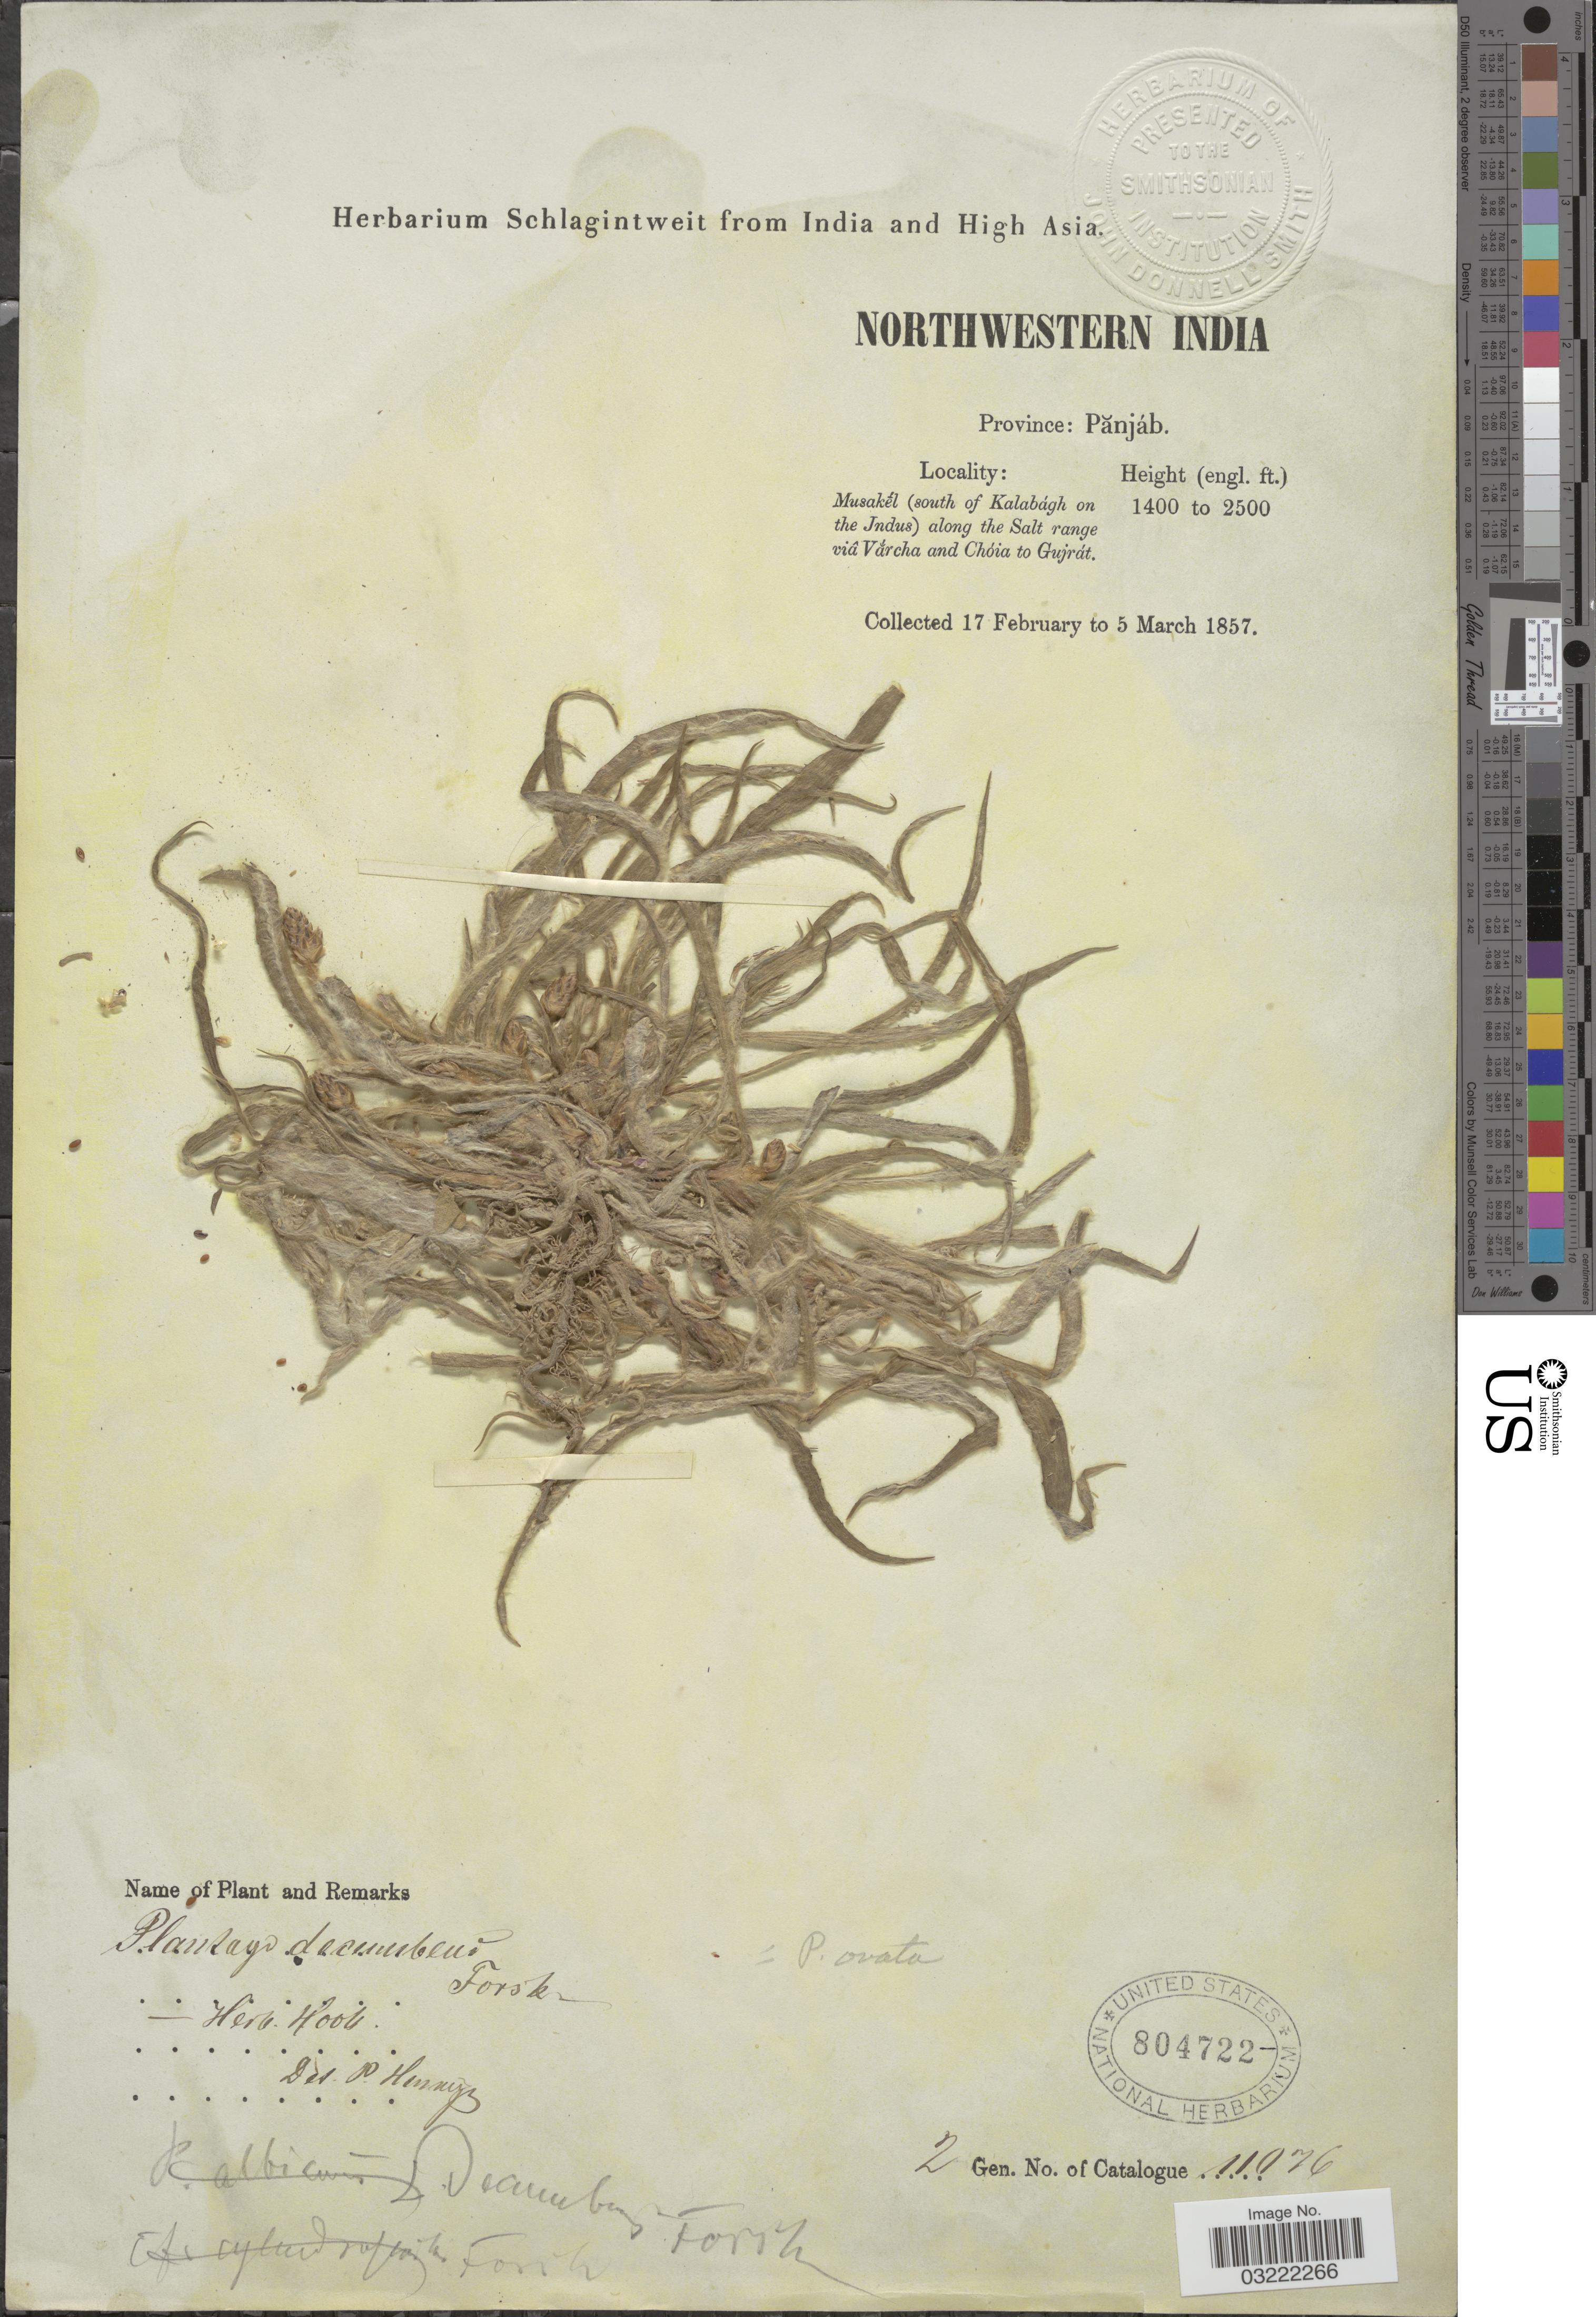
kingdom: Plantae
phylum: Tracheophyta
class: Magnoliopsida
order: Lamiales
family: Plantaginaceae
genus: Plantago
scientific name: Plantago ovata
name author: Forssk.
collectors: ex herb. Schlagintweit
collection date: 1857-02-17/1857-03-05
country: India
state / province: Punjab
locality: Northwestern India. Musakél (south of Kalabágh on the Indus) along the Salt range viâ Várcha and Chóia to Gujrát.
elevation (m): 427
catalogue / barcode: US 804722